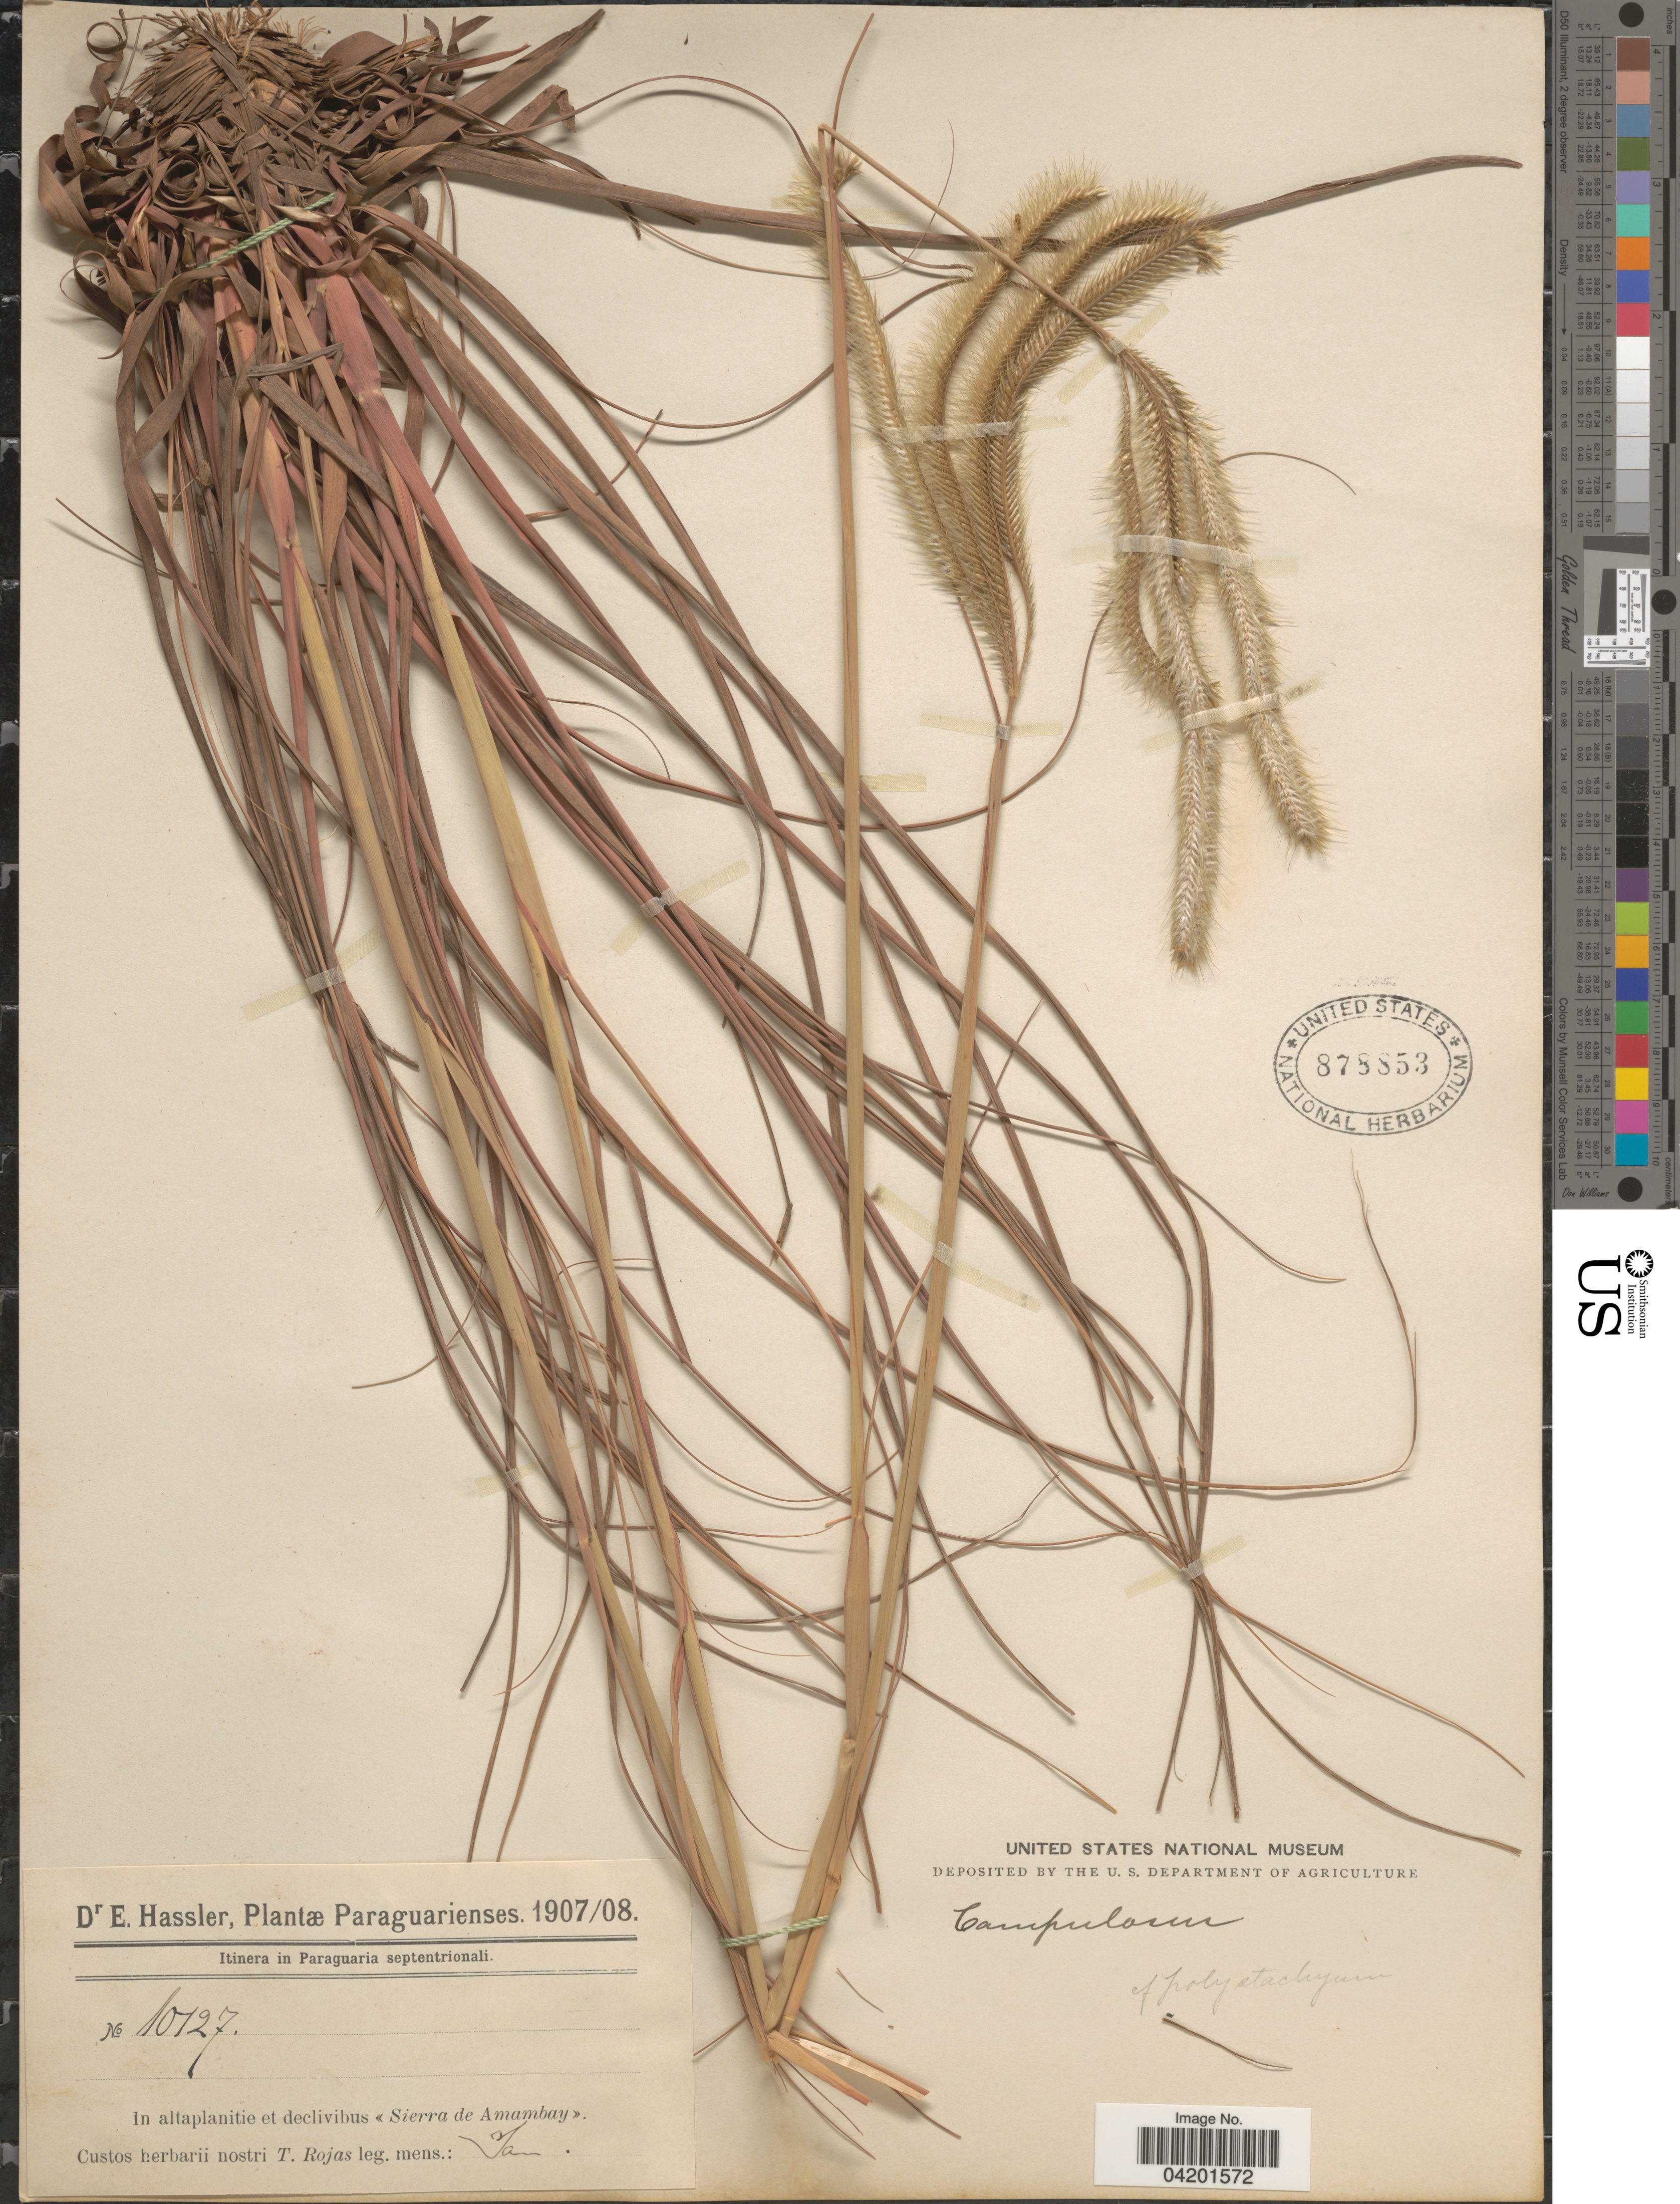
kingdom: Plantae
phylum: Tracheophyta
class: Liliopsida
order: Poales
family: Poaceae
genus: Ctenium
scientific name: Ctenium polystachyum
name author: Balansa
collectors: E. Hassler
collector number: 10127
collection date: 1907-01/1908-01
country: Paraguay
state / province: Amambay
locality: Itinera in Paraguaria septentrionali. In altaplanitie et declivibus «Sierra de Amambay».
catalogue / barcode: US 878853